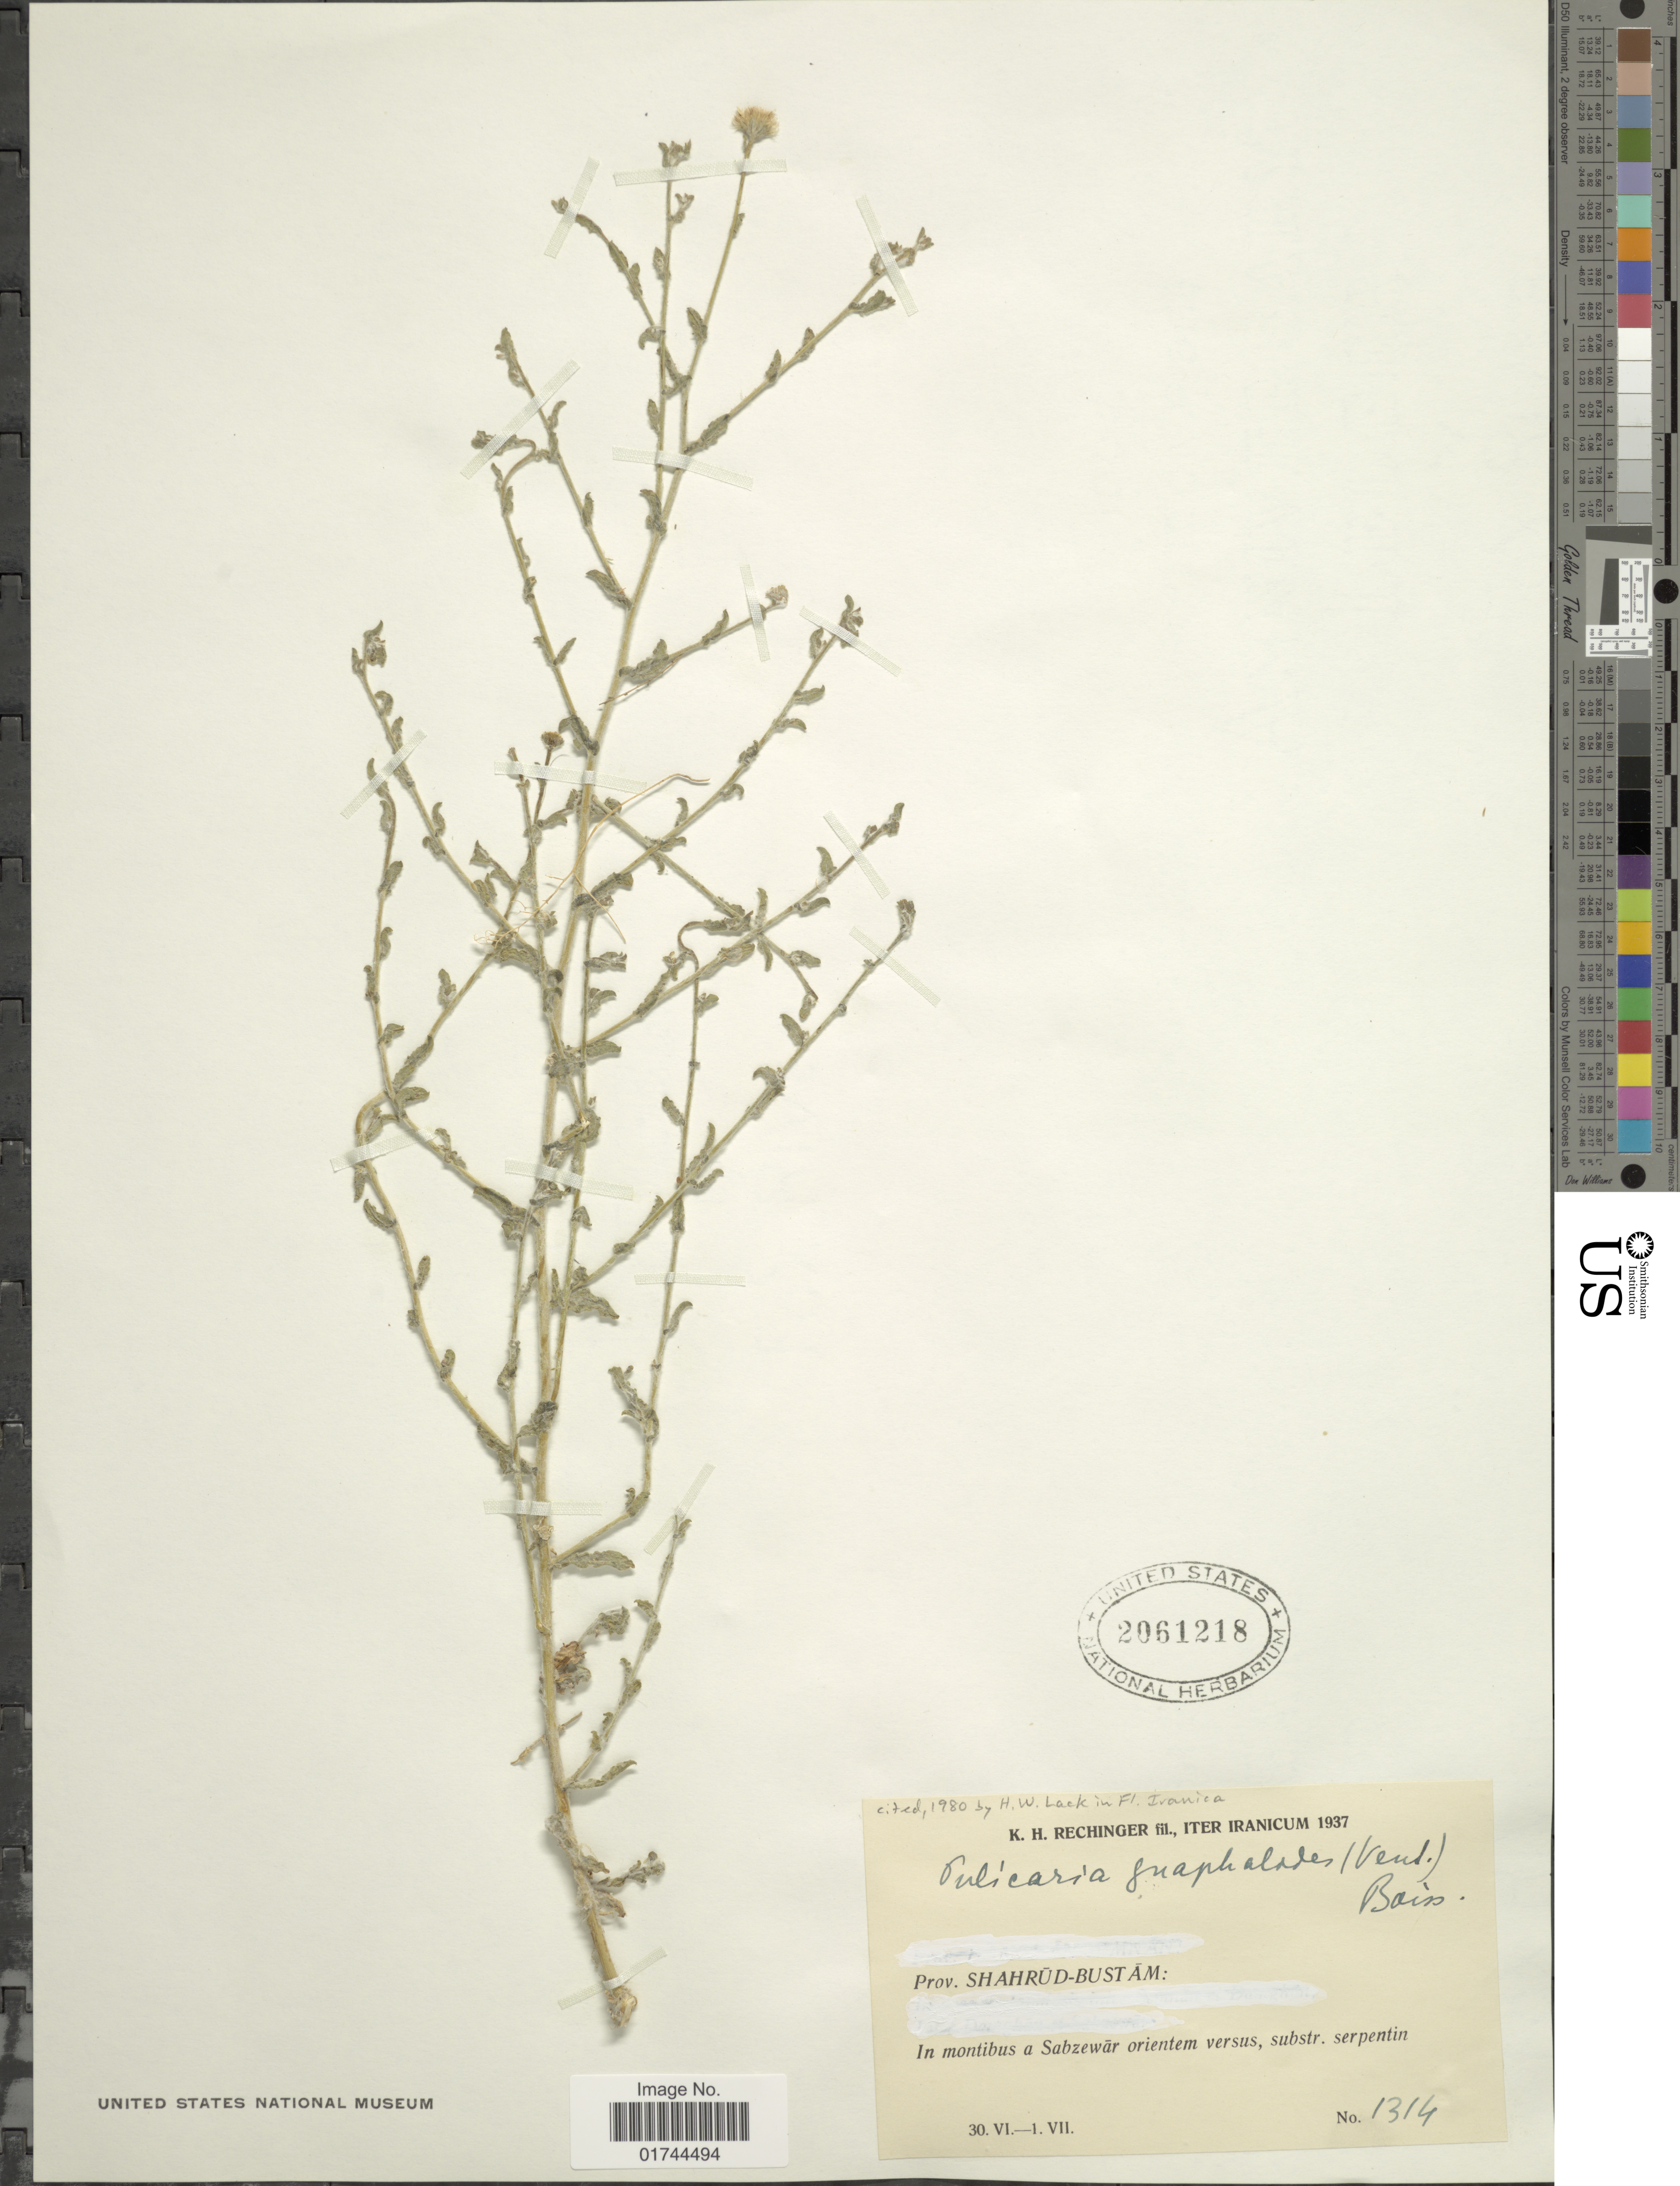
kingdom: Plantae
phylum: Tracheophyta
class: Magnoliopsida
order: Asterales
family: Asteraceae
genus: Pulicaria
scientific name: Pulicaria gnaphalodes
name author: (Vent.) Boiss.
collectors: K. H. Rechinger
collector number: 1314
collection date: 1937-06-30/1937-07-01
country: Iran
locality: Prov. Shahrud-Bustam, in montibus a Sabzewar orientem versus, substr. serpentin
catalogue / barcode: US 2061218